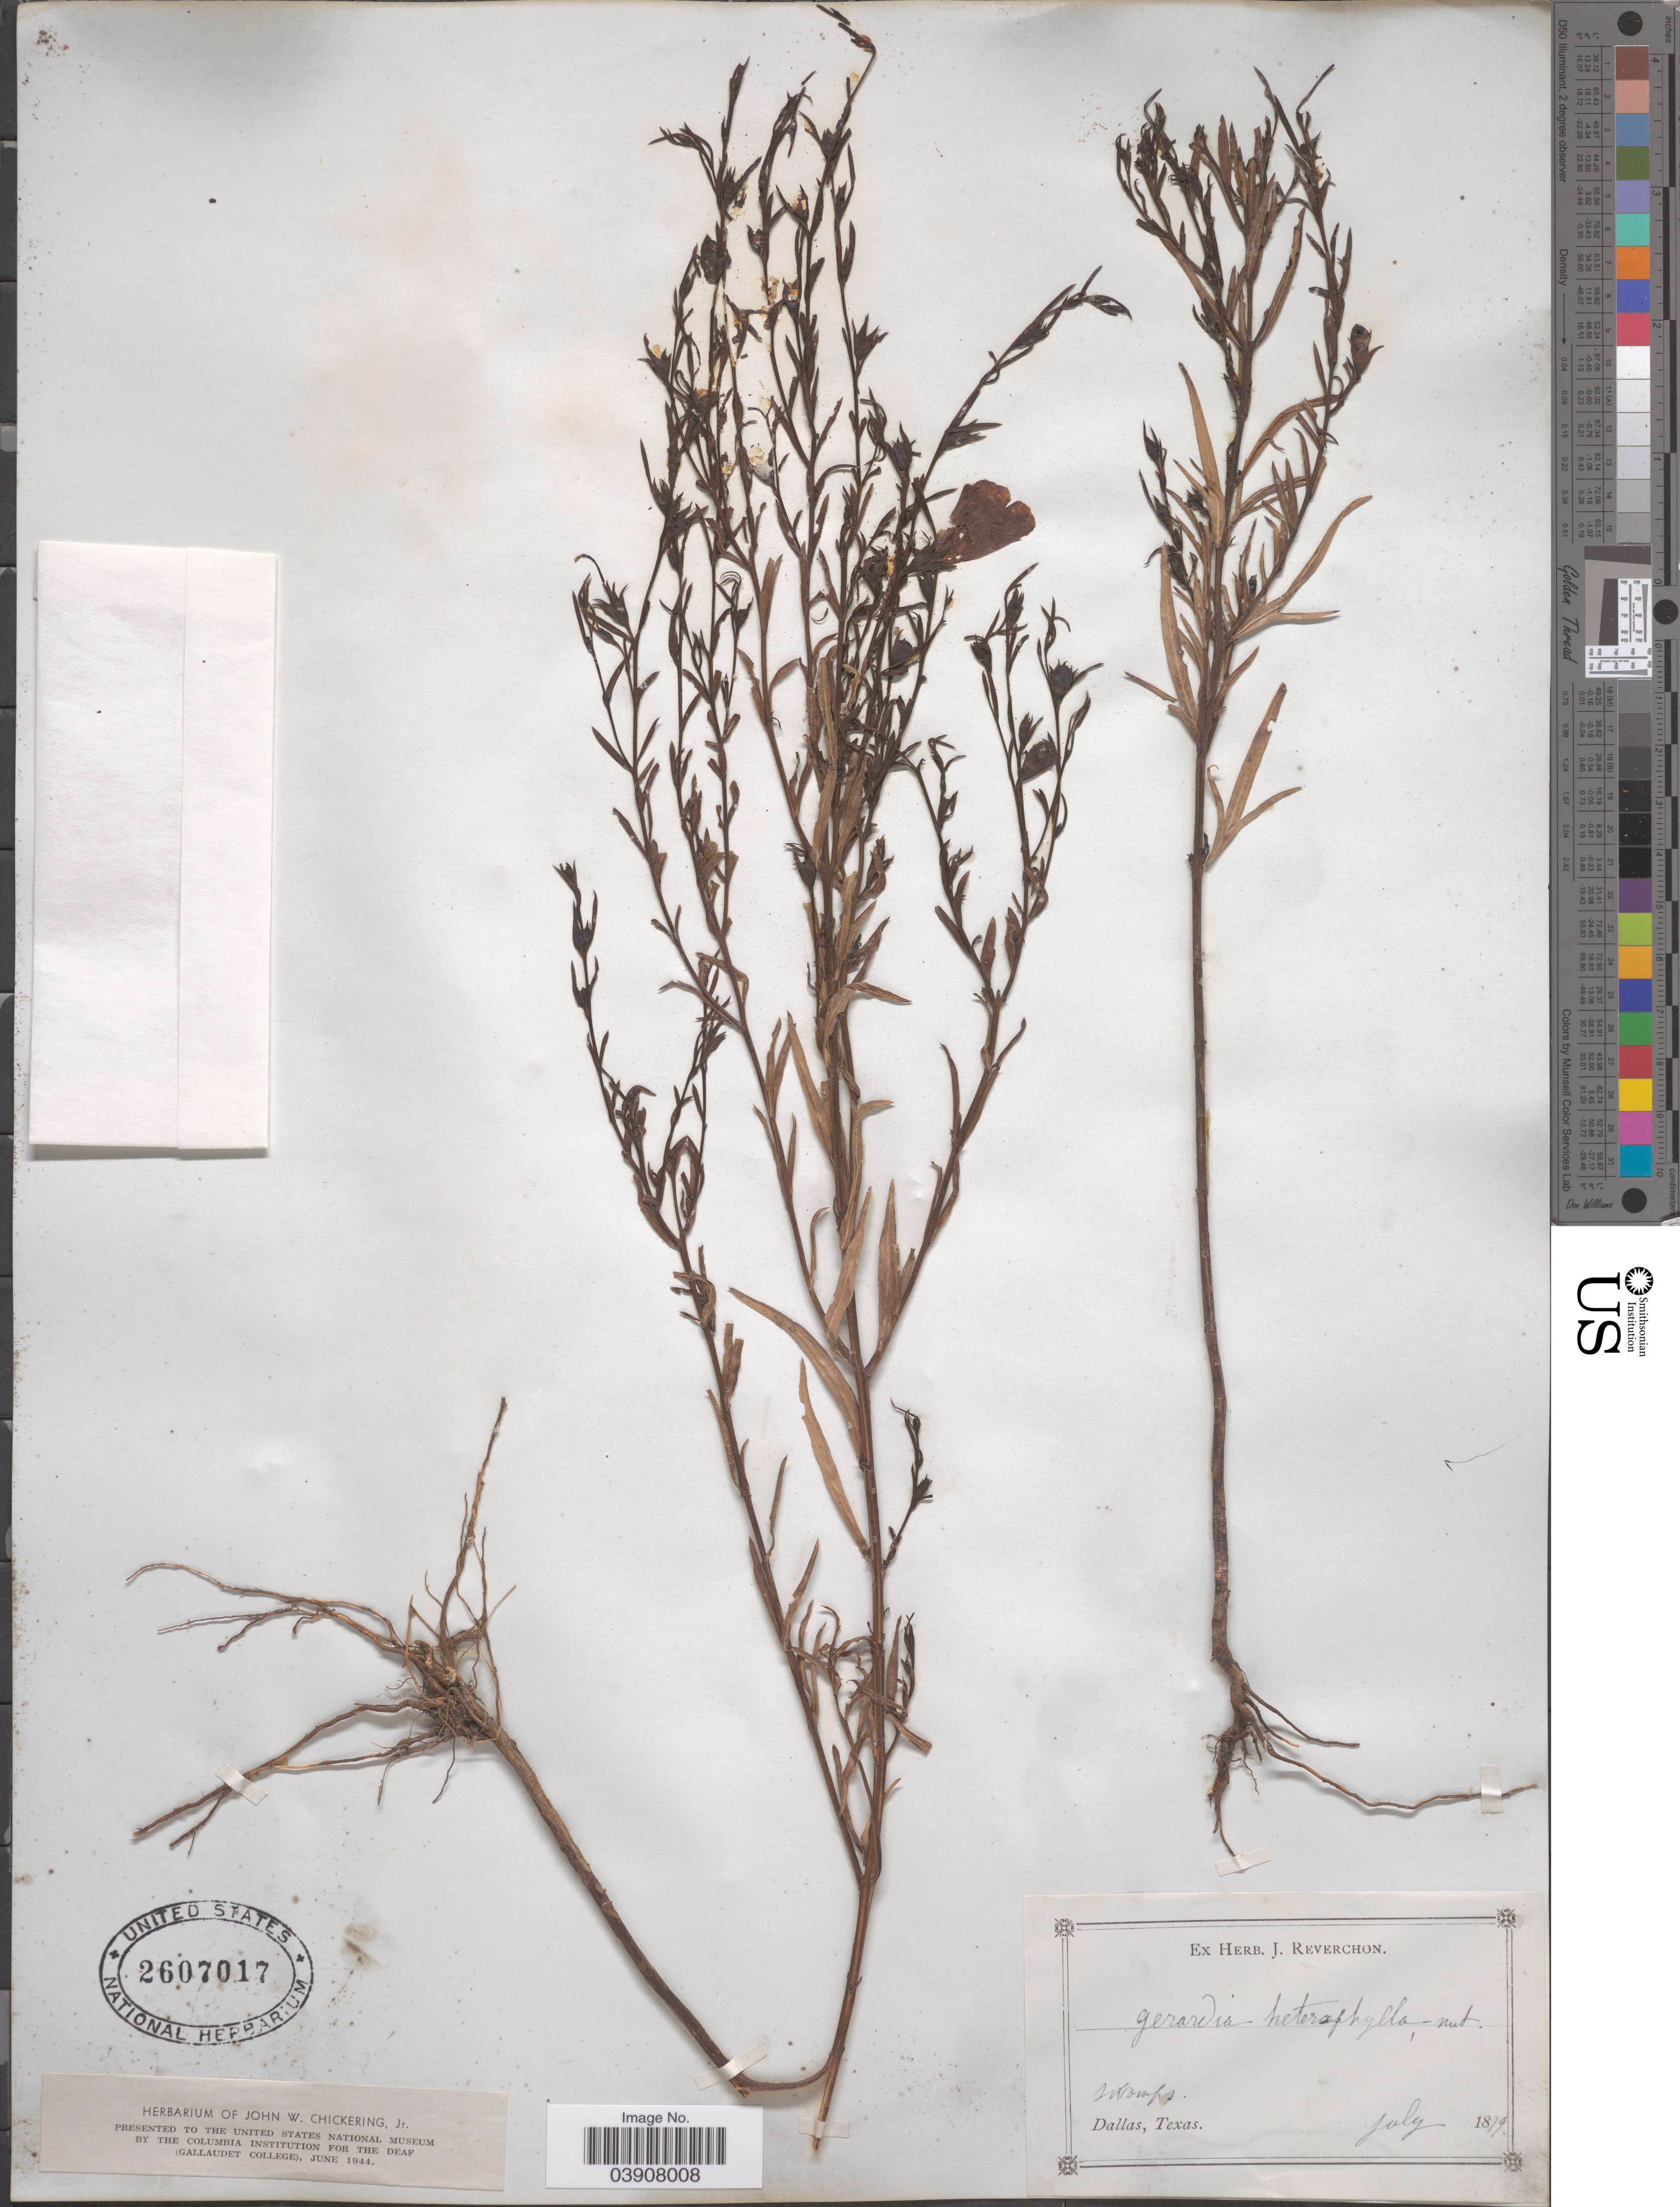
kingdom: Plantae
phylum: Tracheophyta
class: Magnoliopsida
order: Lamiales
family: Orobanchaceae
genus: Agalinis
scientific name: Agalinis heterophylla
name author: (Nutt.) Small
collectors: ex herb. J. Reverchon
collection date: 1879-07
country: United States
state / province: Texas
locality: Dallas.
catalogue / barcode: US 2607017